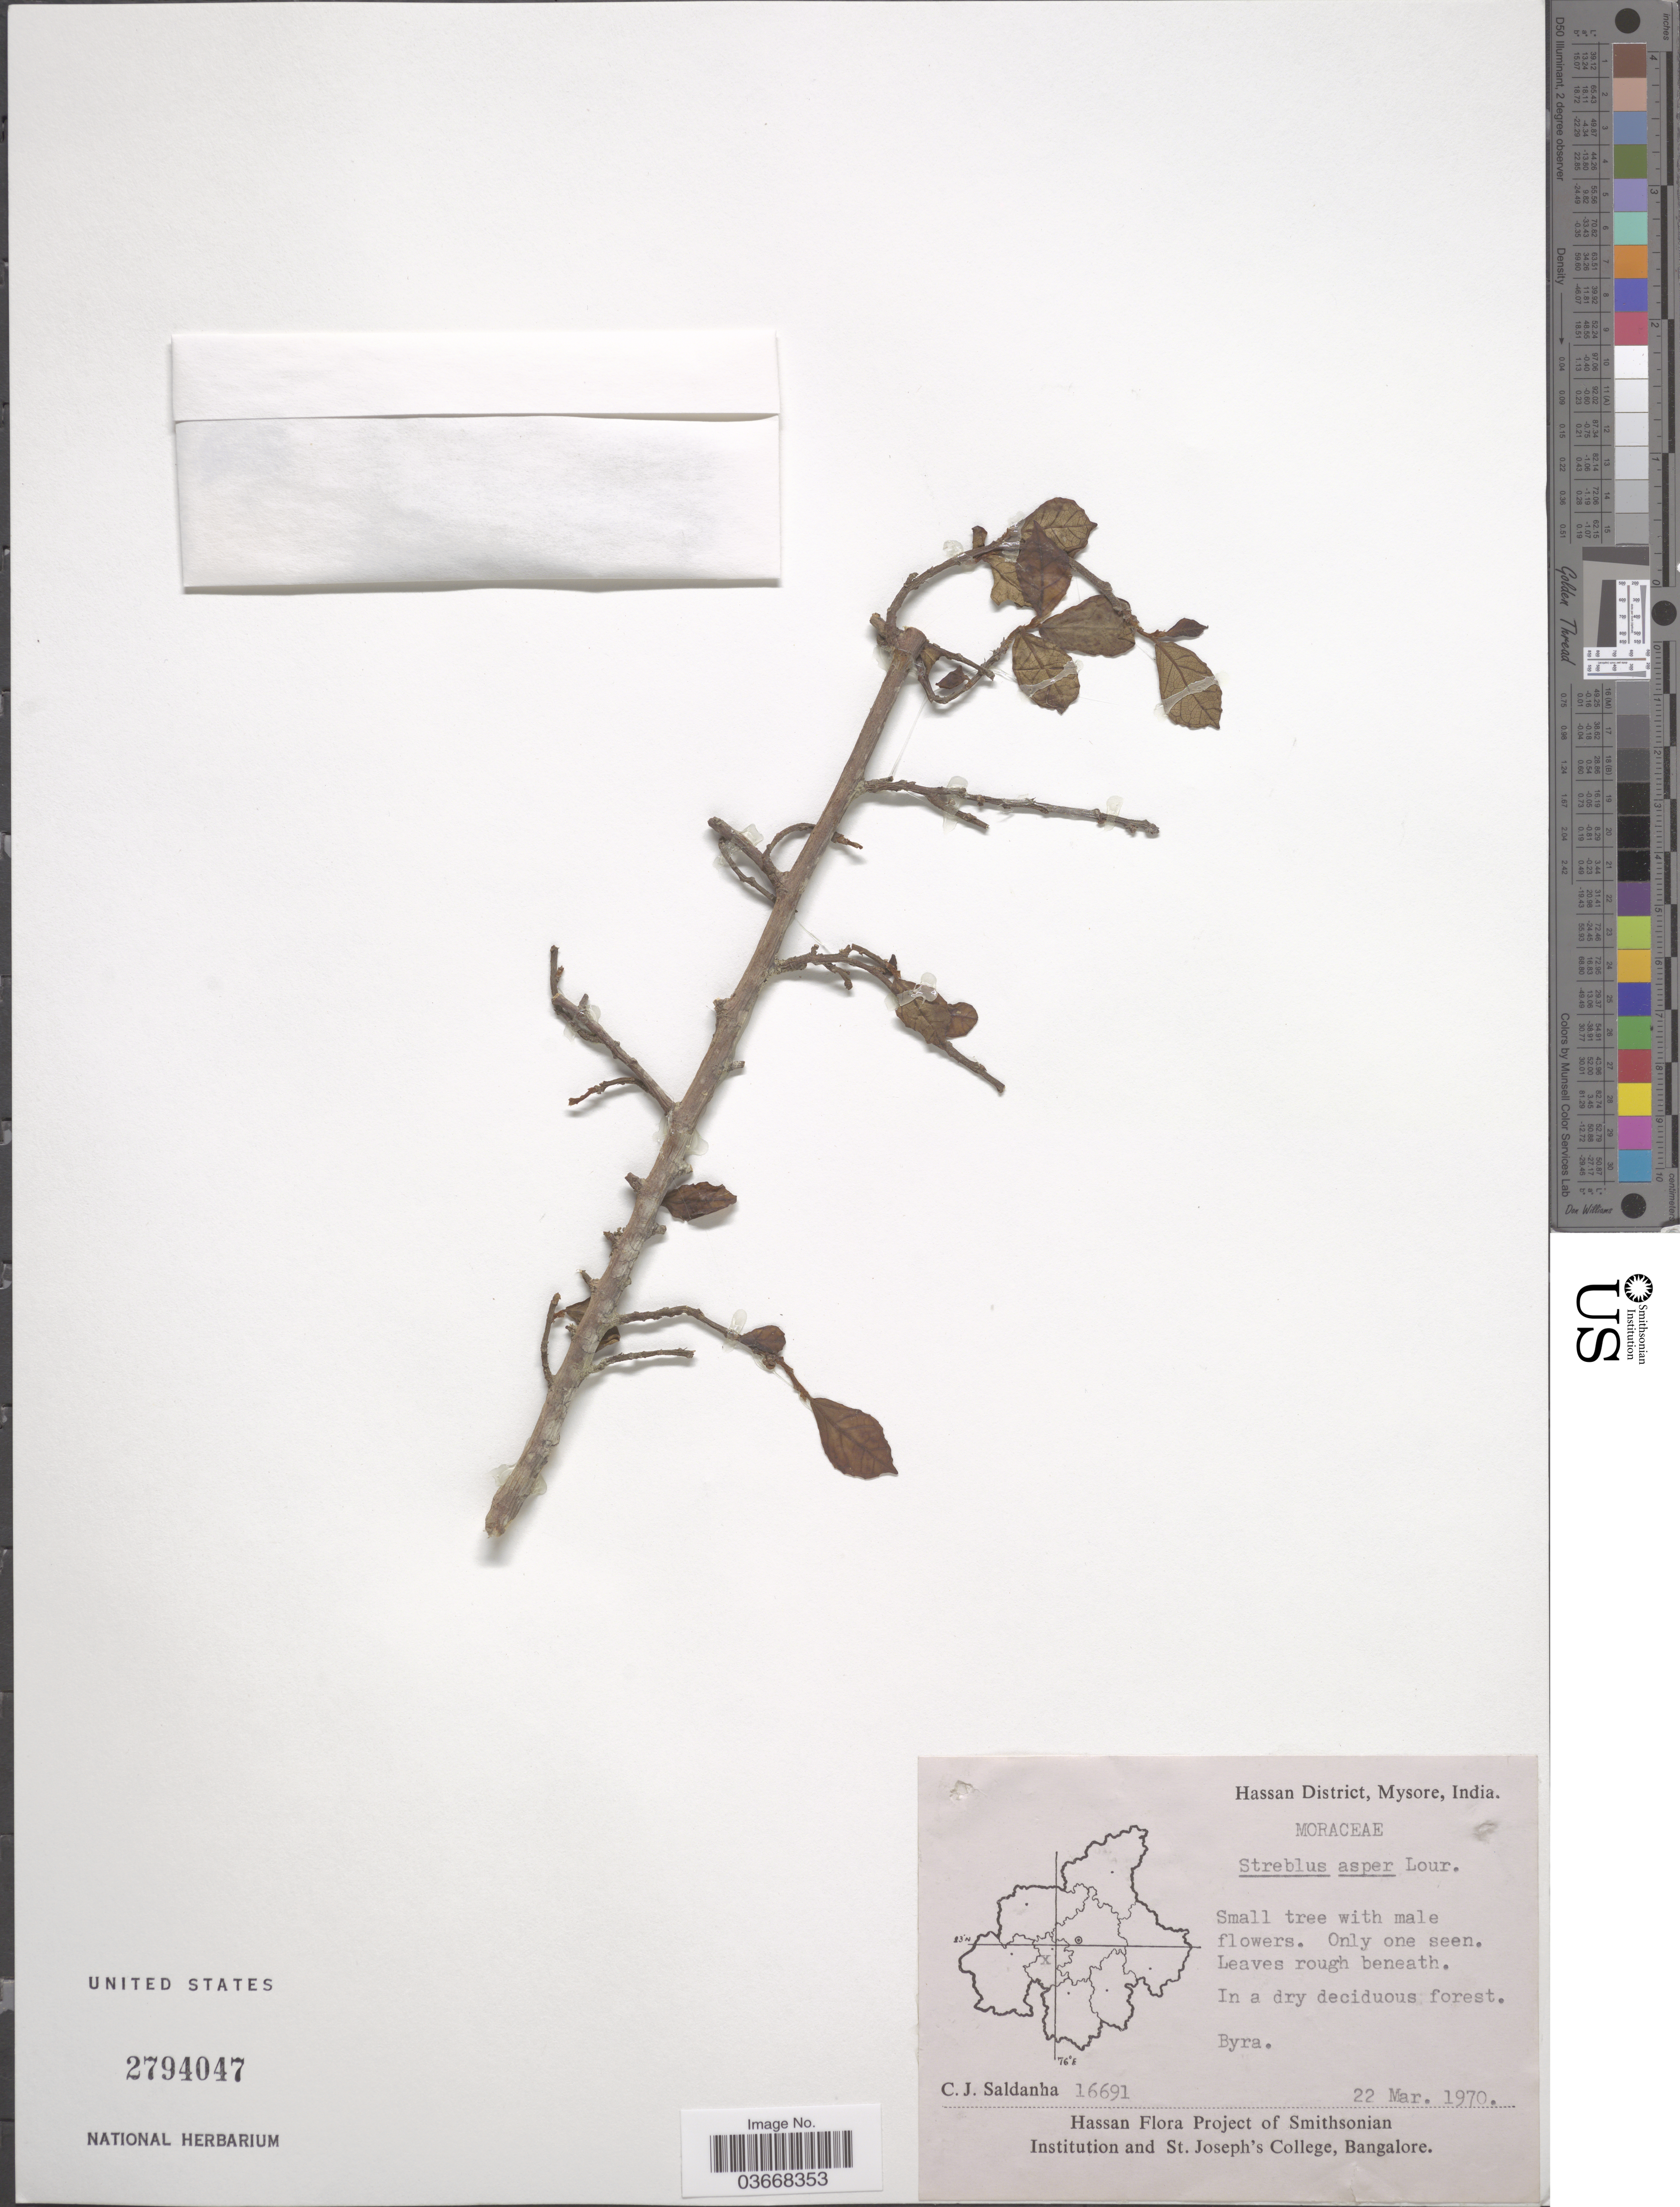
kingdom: Plantae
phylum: Tracheophyta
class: Magnoliopsida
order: Rosales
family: Moraceae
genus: Streblus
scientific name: Streblus asper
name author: Lour.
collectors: C. J. Saldanha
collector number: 16691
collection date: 1970-03-22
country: India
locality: Hassan District, Mysore. Byra.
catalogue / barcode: US 2794047